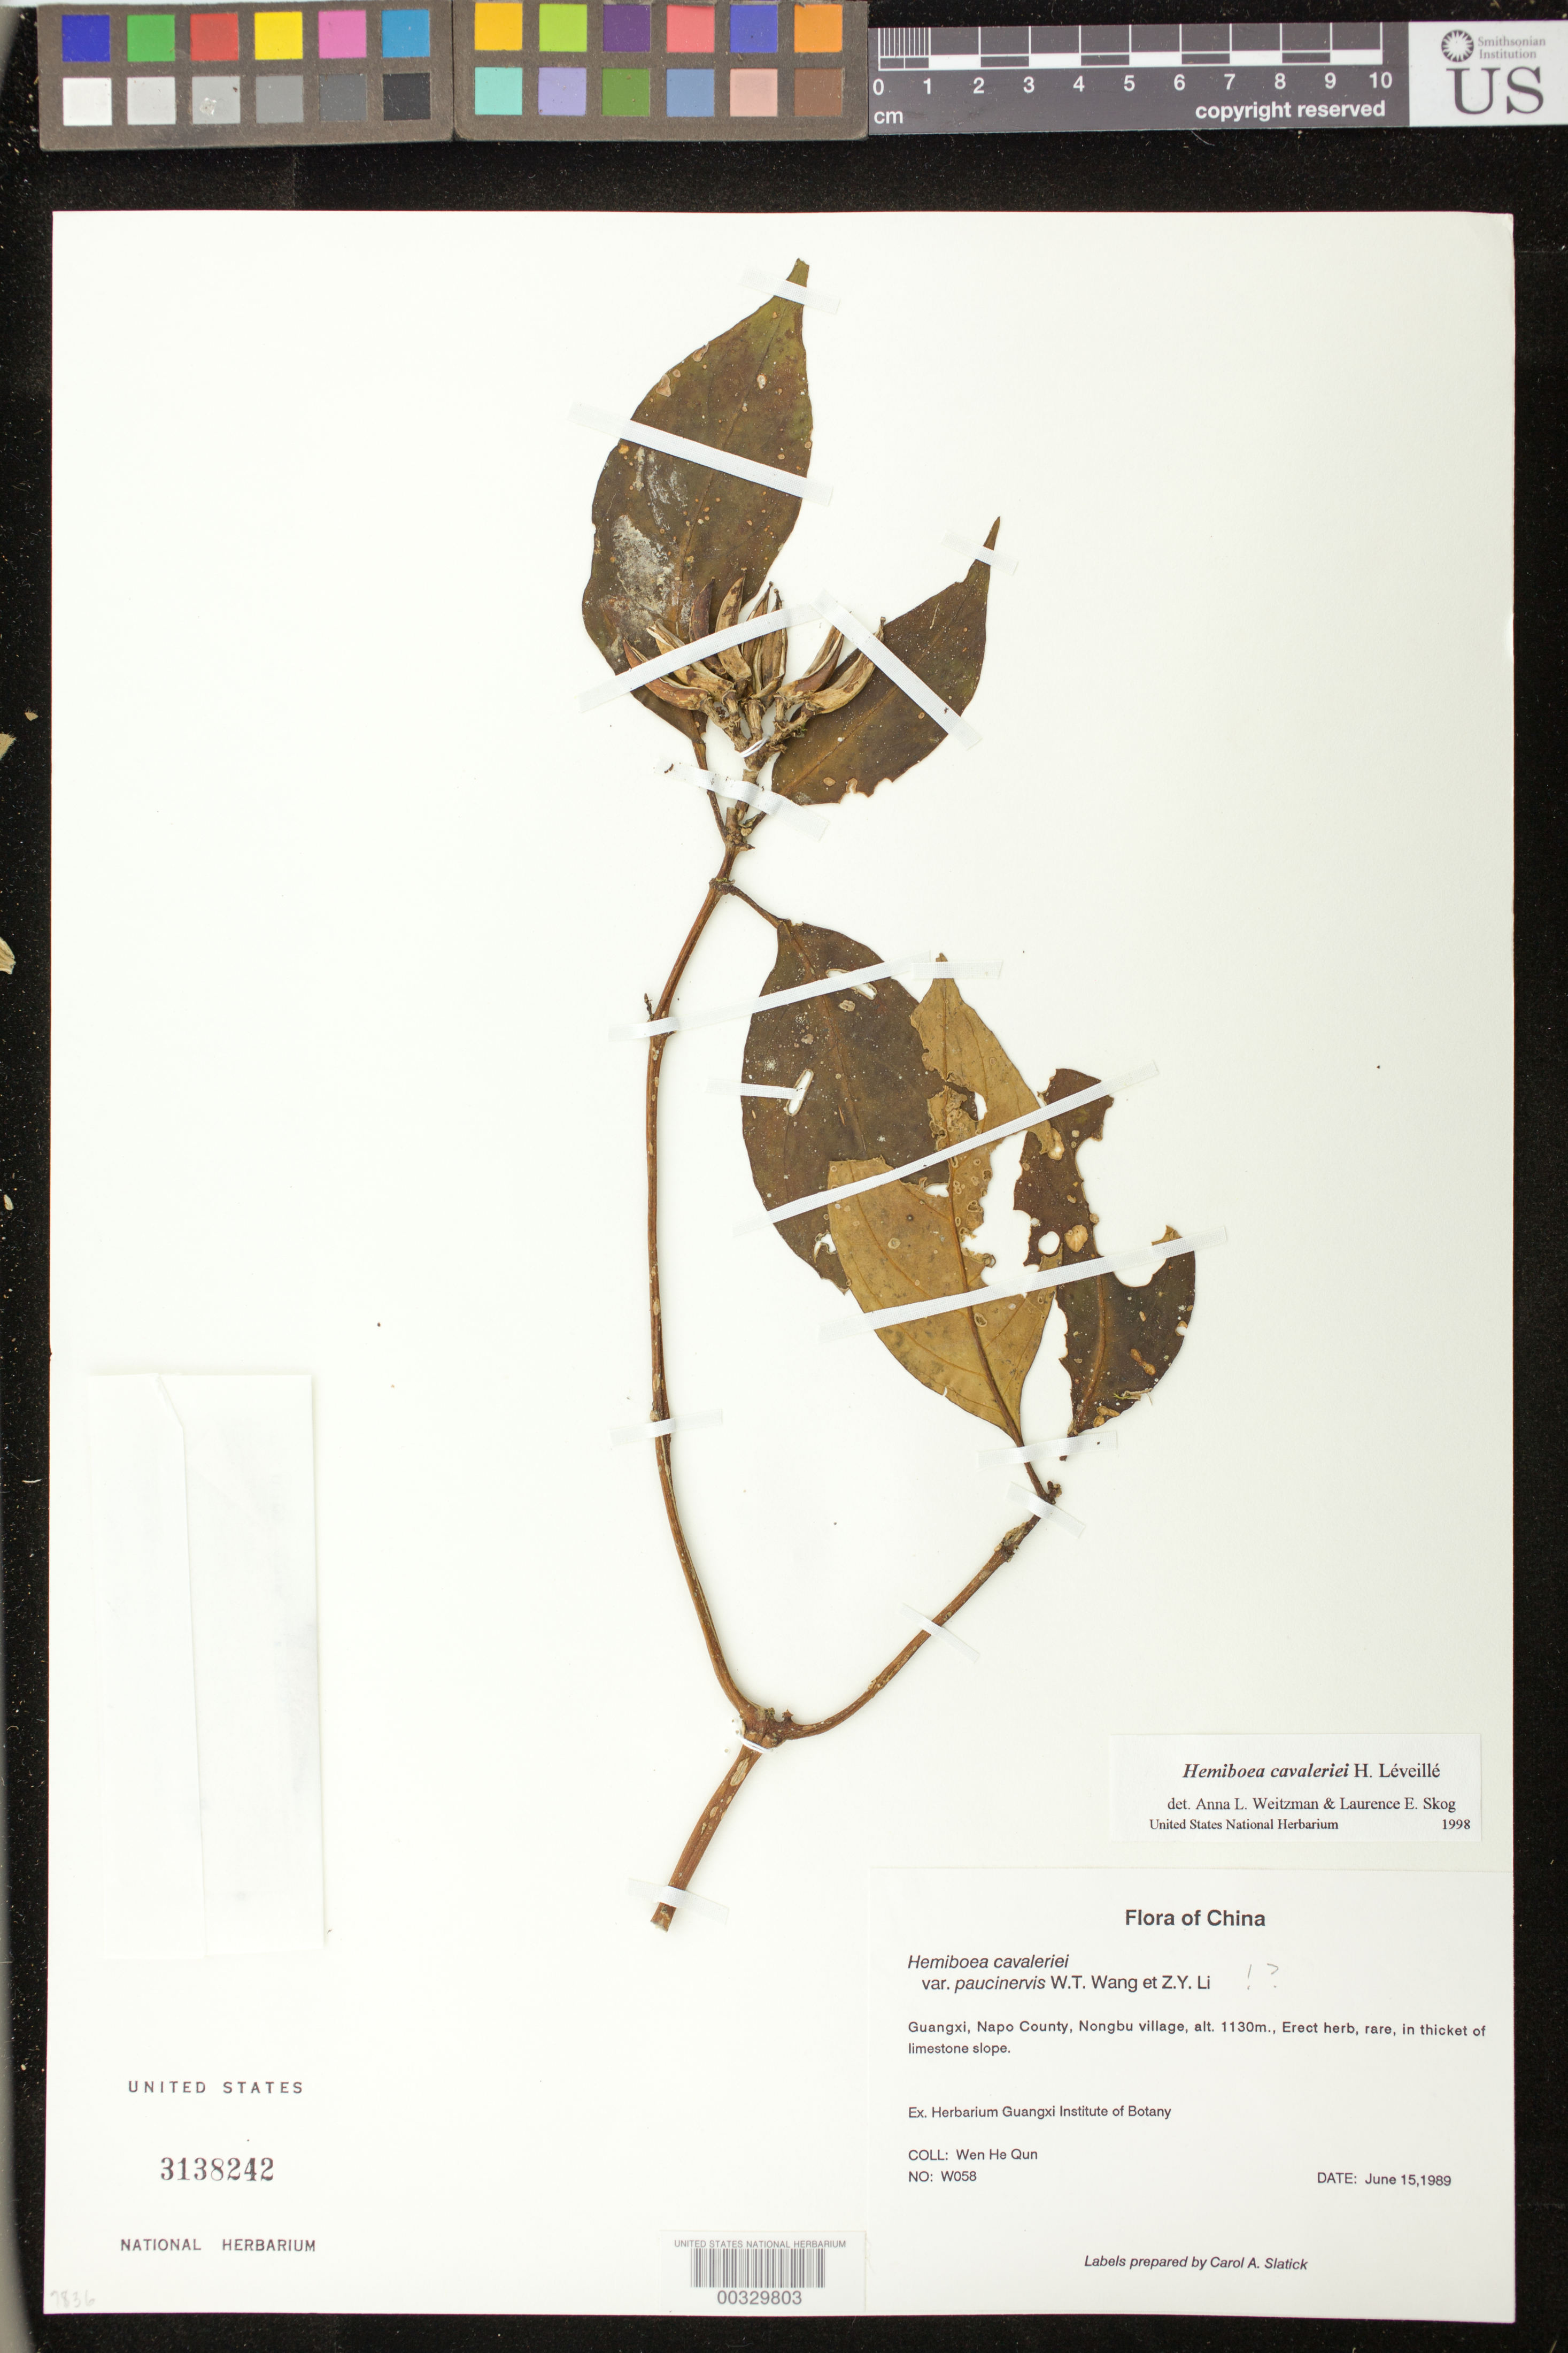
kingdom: Plantae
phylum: Tracheophyta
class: Magnoliopsida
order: Lamiales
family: Gesneriaceae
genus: Hemiboea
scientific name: Hemiboea cavaleriei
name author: H. Lév.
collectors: H. Wen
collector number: W058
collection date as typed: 15 Jun 1989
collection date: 1989-06-15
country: China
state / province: Guangxi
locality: Napo co., Guangxi, nongbu village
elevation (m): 1130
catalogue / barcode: US 3138242